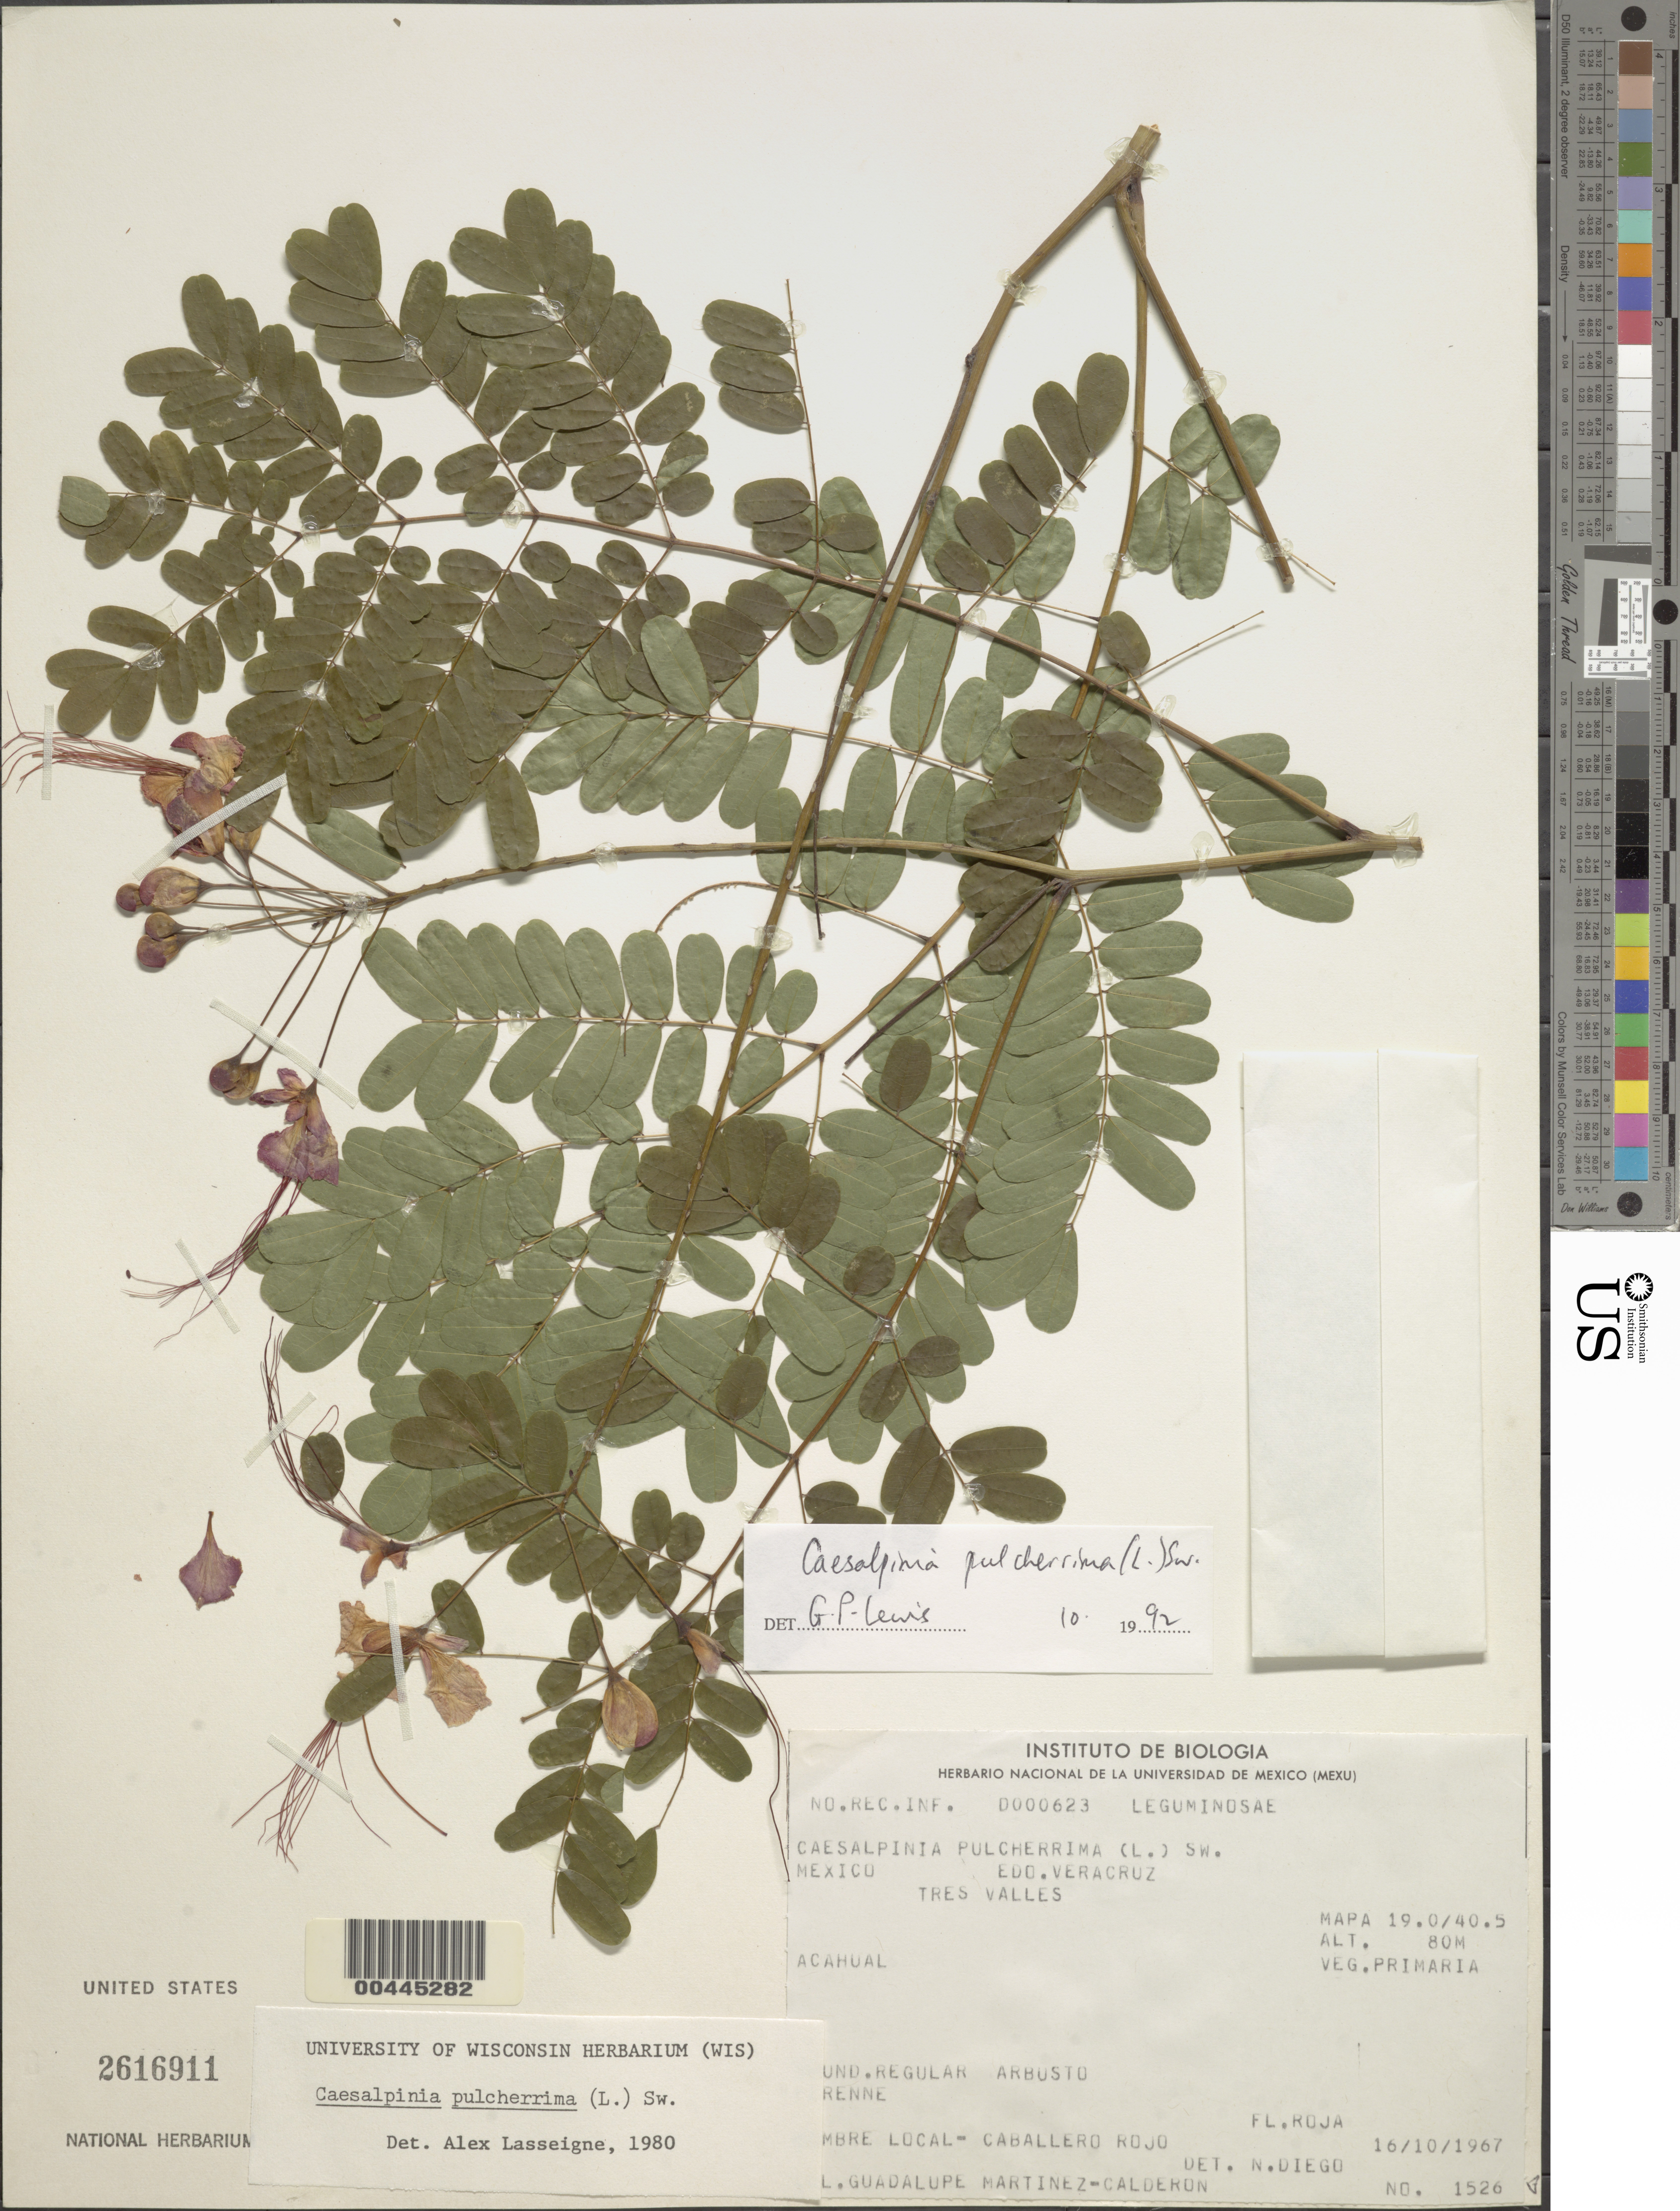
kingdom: Plantae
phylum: Tracheophyta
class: Magnoliopsida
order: Fabales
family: Fabaceae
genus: Caesalpinia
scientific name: Caesalpinia pulcherrima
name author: (L.) Sw.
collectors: G. Martínez Calderón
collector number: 1526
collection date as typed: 16 Oct 1967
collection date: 1967-10-16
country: Mexico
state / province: Veracruz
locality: Tres vallles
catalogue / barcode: US 2616911